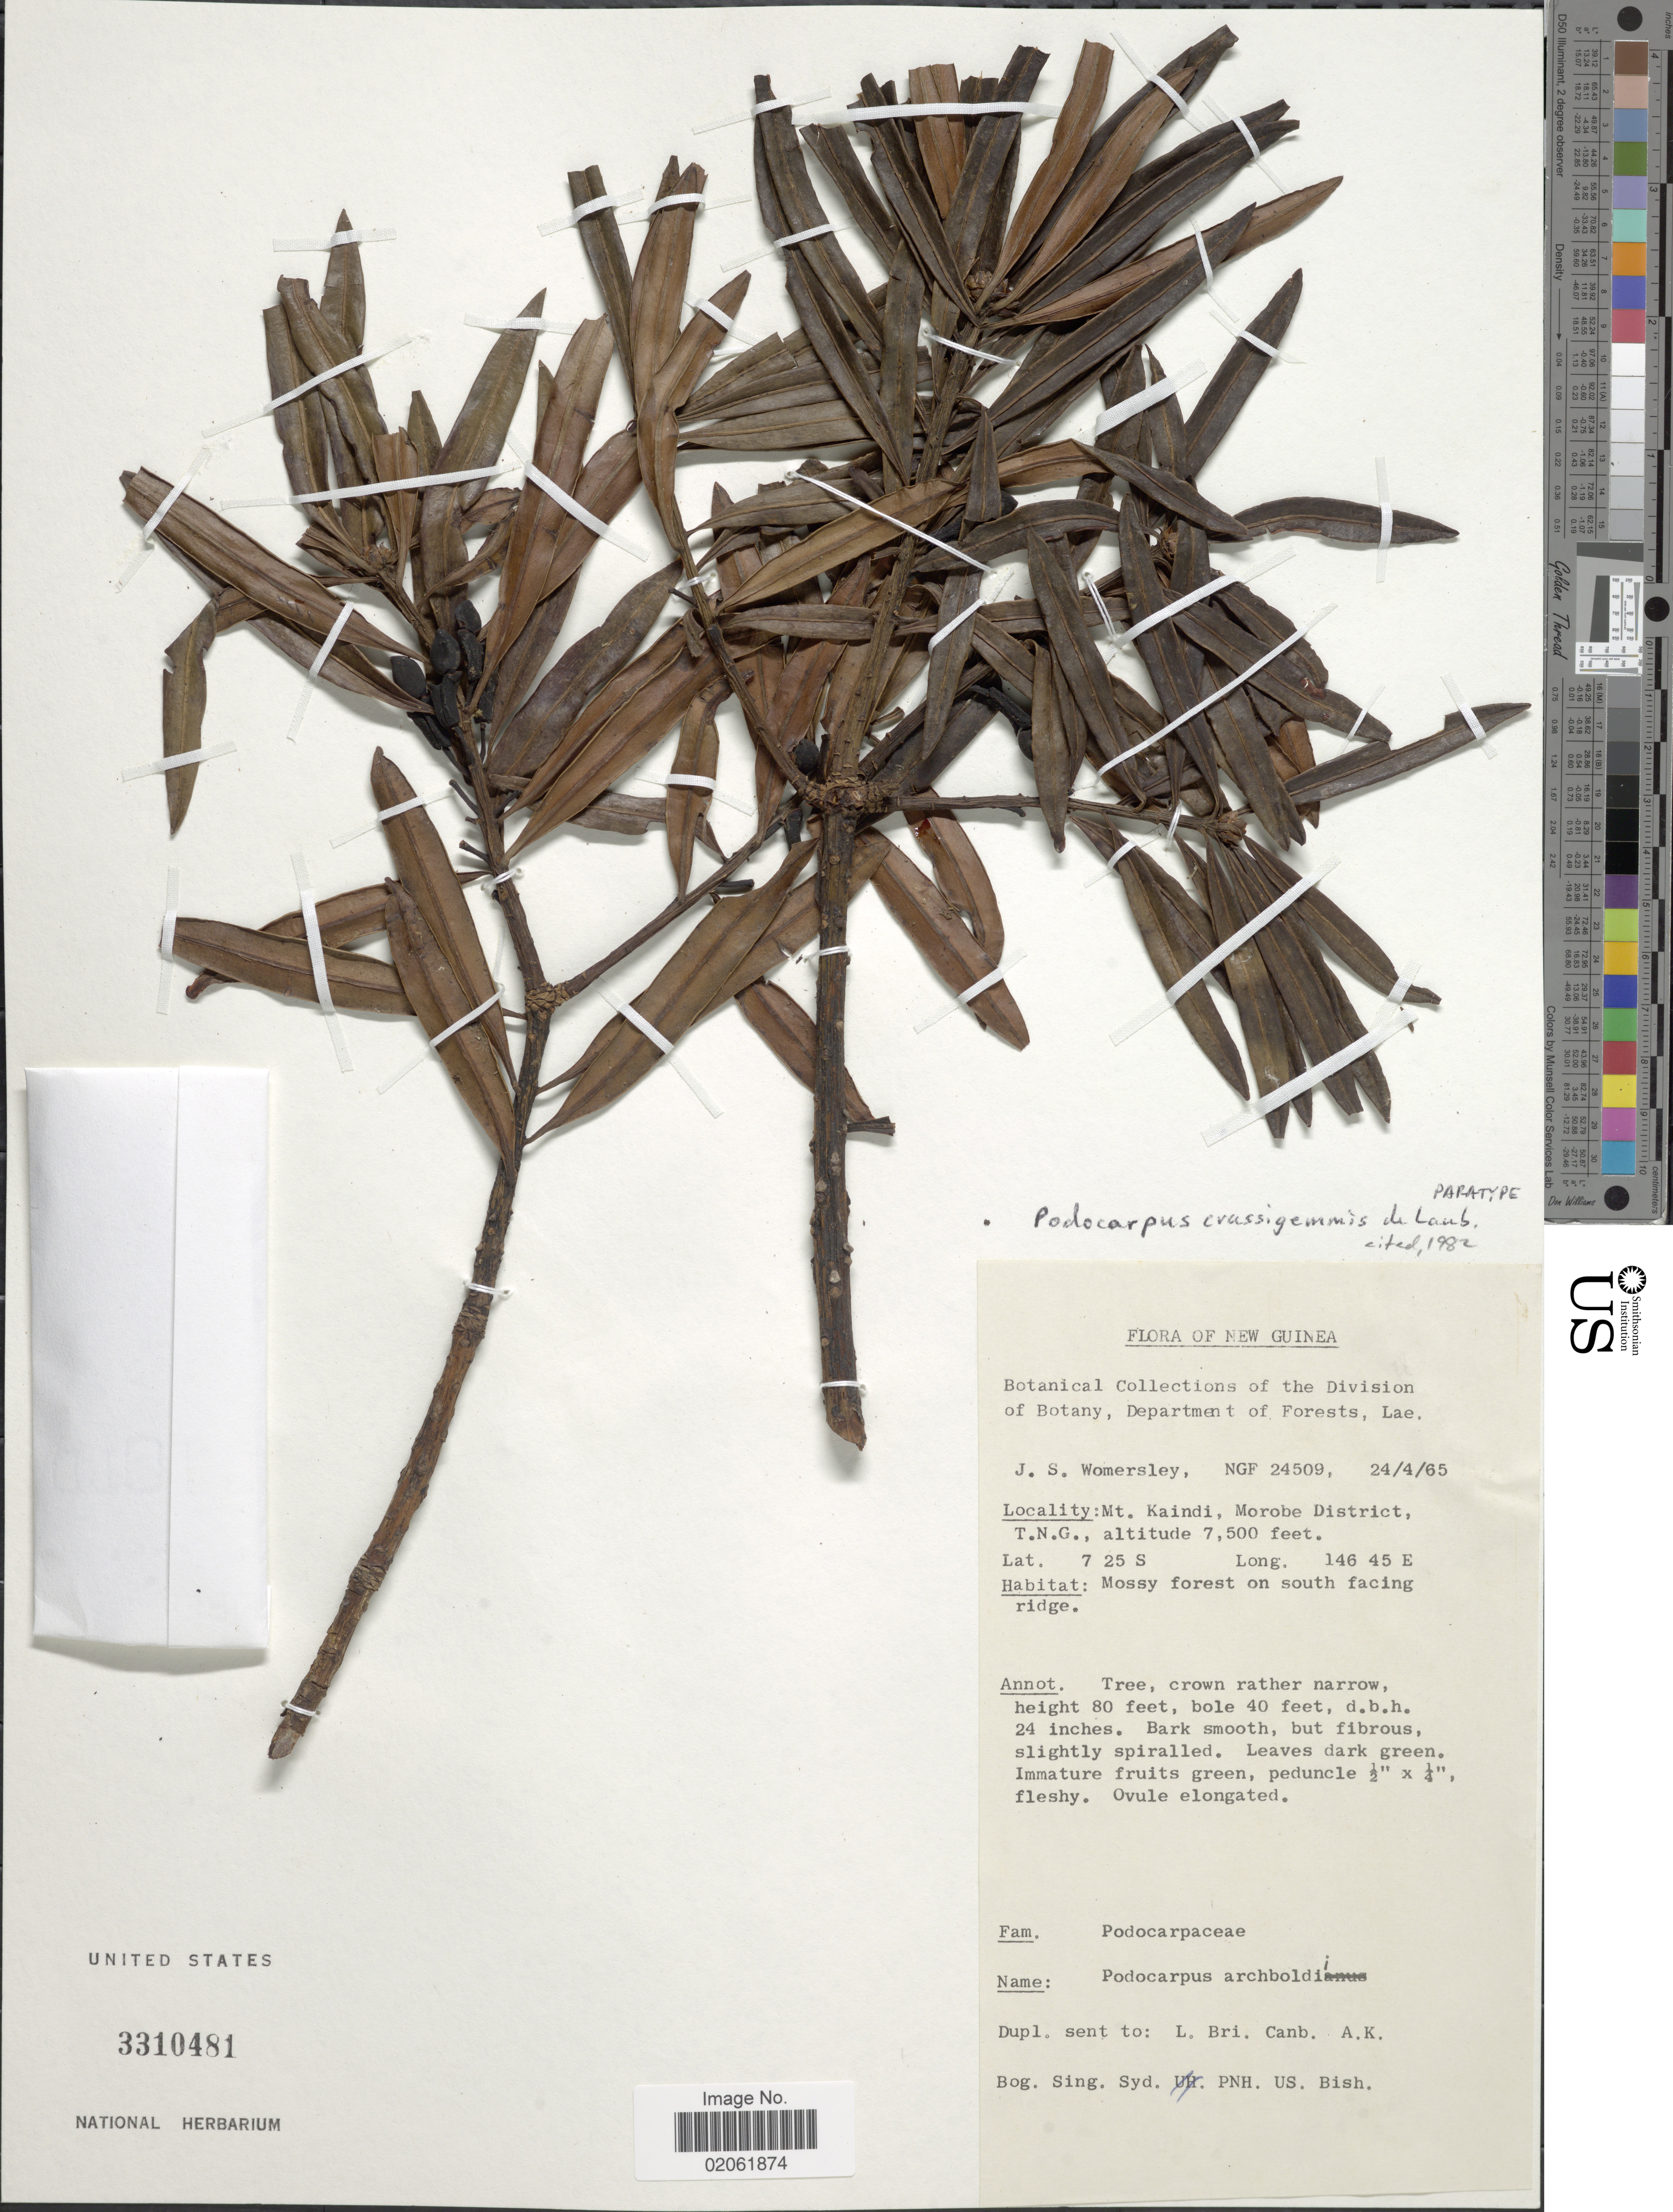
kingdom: Plantae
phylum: Tracheophyta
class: Pinopsida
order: Pinales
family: Podocarpaceae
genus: Podocarpus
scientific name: Podocarpus crassigemmis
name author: de Laub.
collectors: J. S. Womersley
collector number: NGF24509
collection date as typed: Transcribed d/m/y: 24/4/65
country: Papua New Guinea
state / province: Morobe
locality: Mt. Kaindo, Morobe District, T.N.G.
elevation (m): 2286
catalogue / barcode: US 3310481